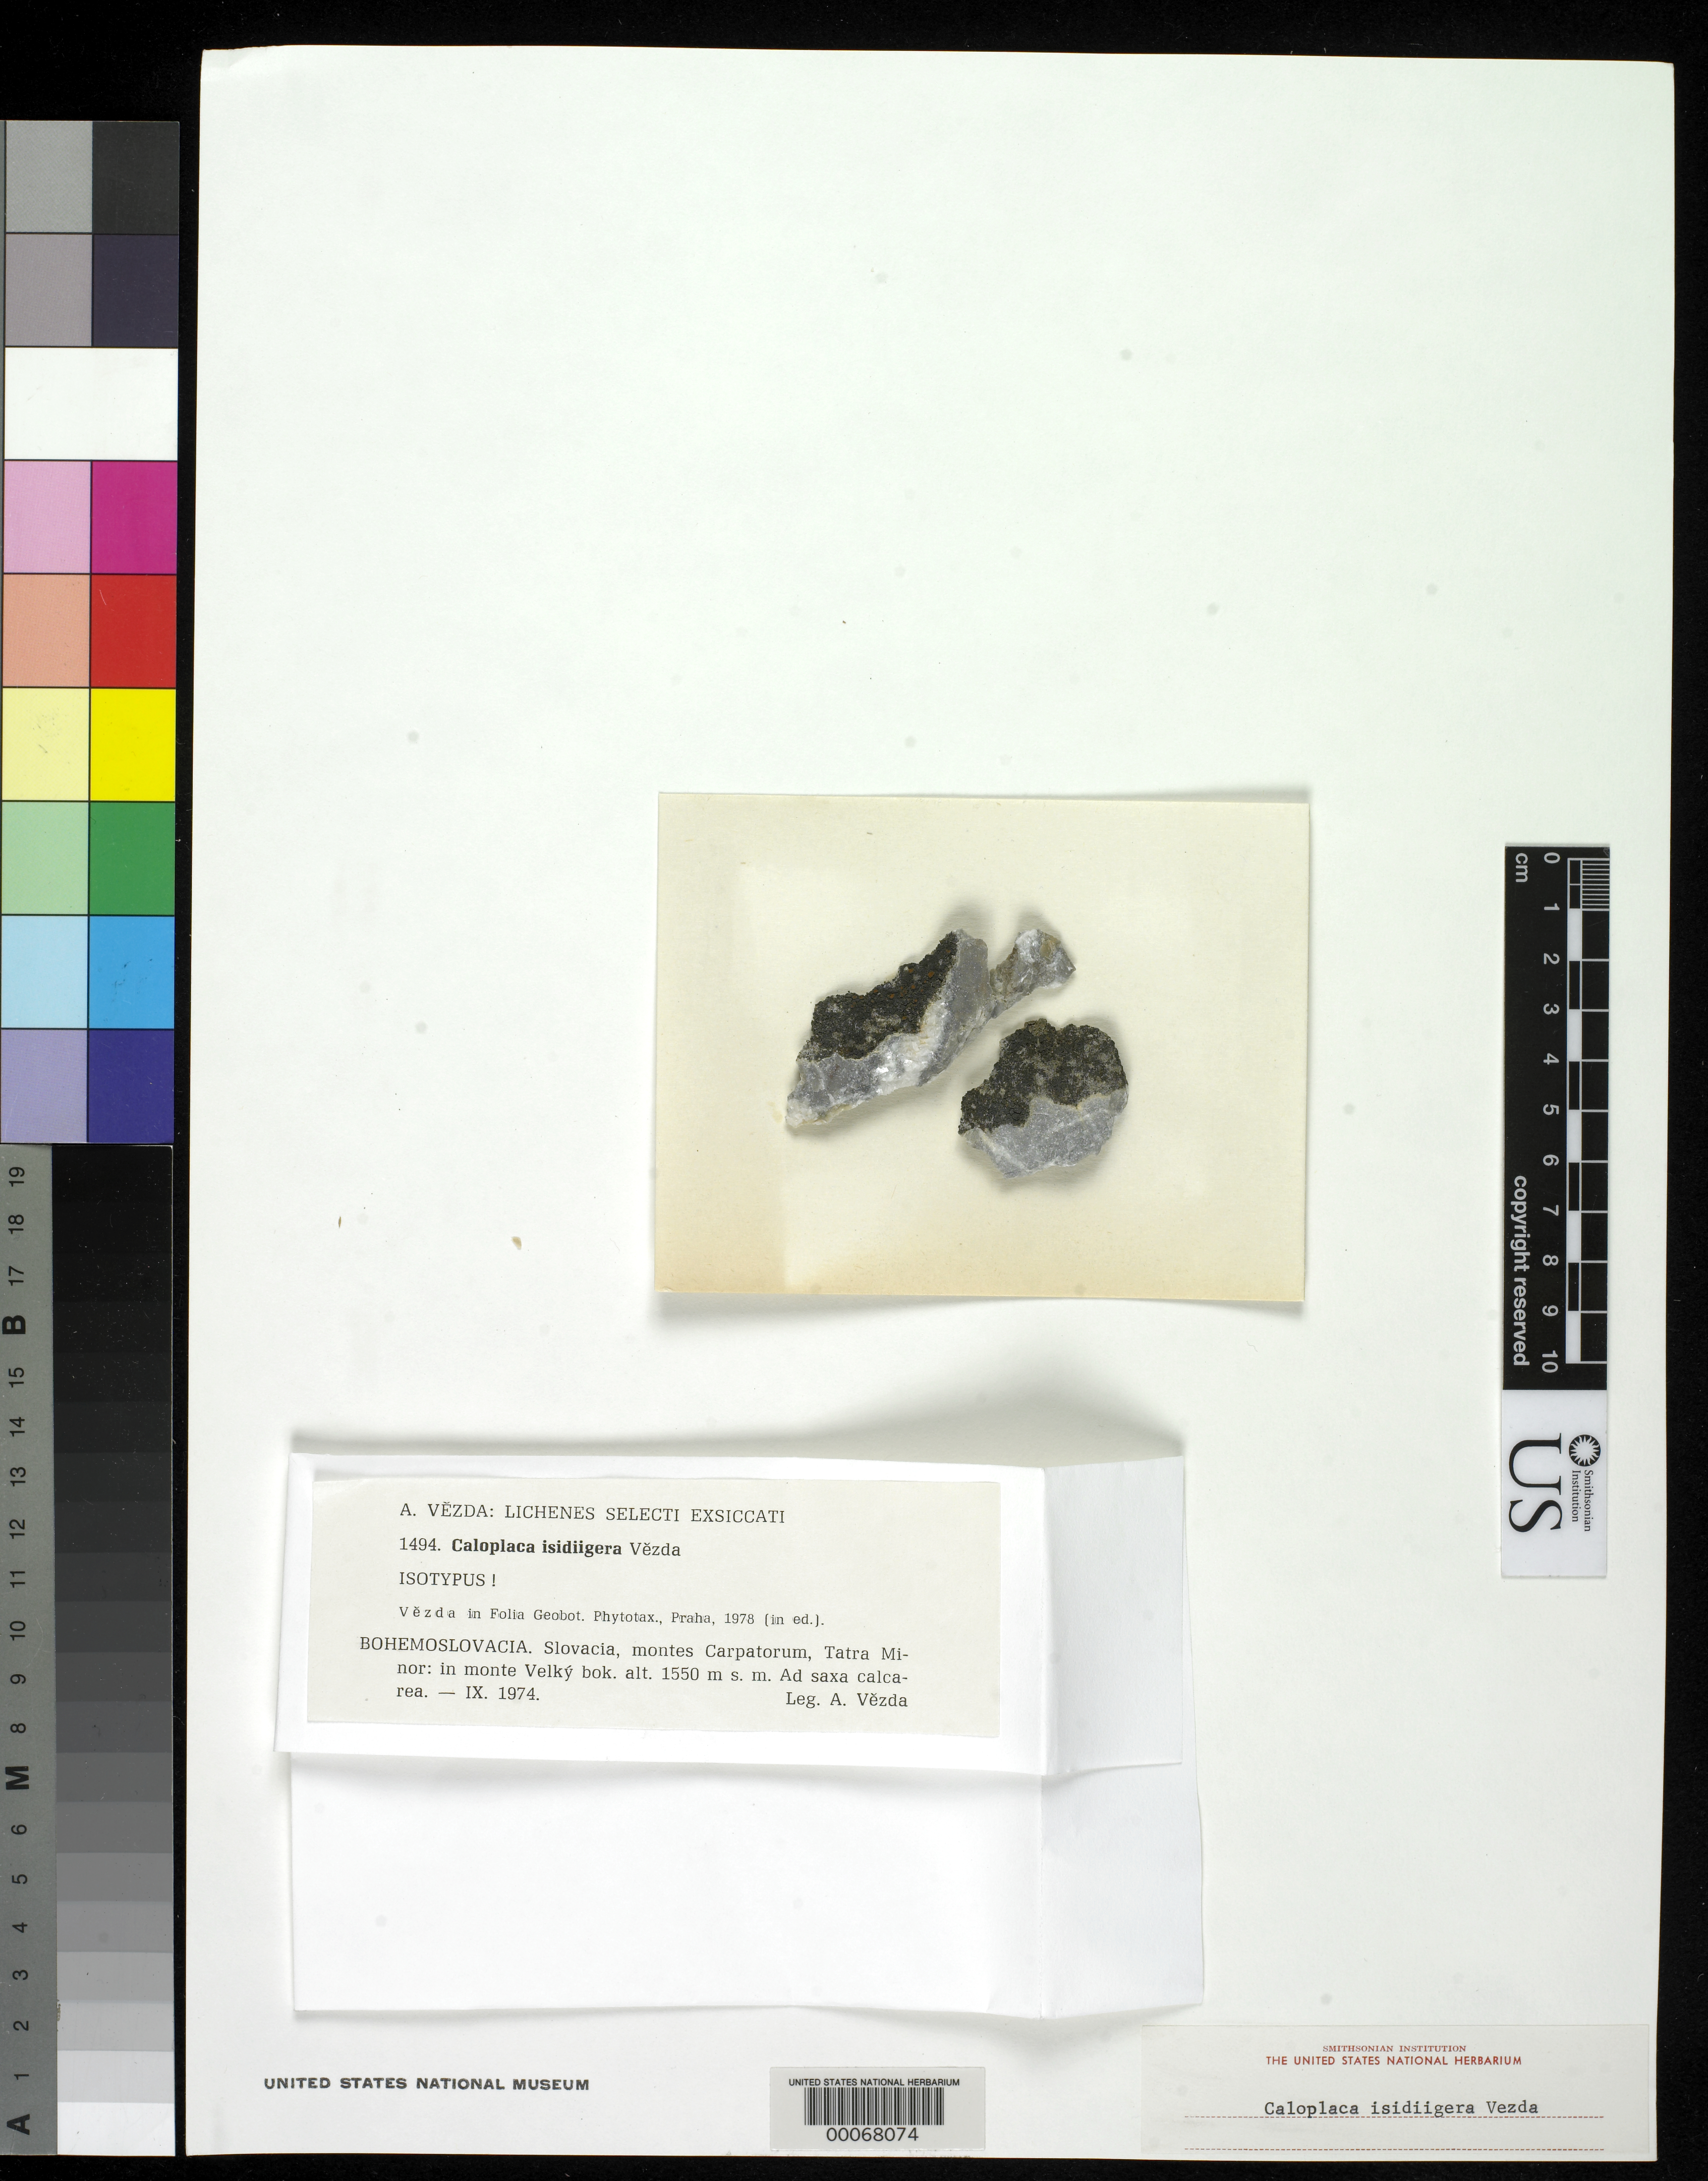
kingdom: Fungi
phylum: Ascomycota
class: Lecanoromycetes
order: Teloschistales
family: Teloschistaceae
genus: Caloplaca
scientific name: Caloplaca isidiigera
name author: Vezda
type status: Isotype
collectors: A. Vezda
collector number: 1494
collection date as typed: Sep 1974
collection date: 1974-09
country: Slovakia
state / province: Slovakia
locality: Bohemoslovacia, Slovacia, Montes Carpatorum, Tatra Minor in Monte Velky Bok. [CzechoSlovakia, Slovakia, Carpathian Mountains, Lesser (?) Tatra Mountains on Velky Bok Mountain?]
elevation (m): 1550